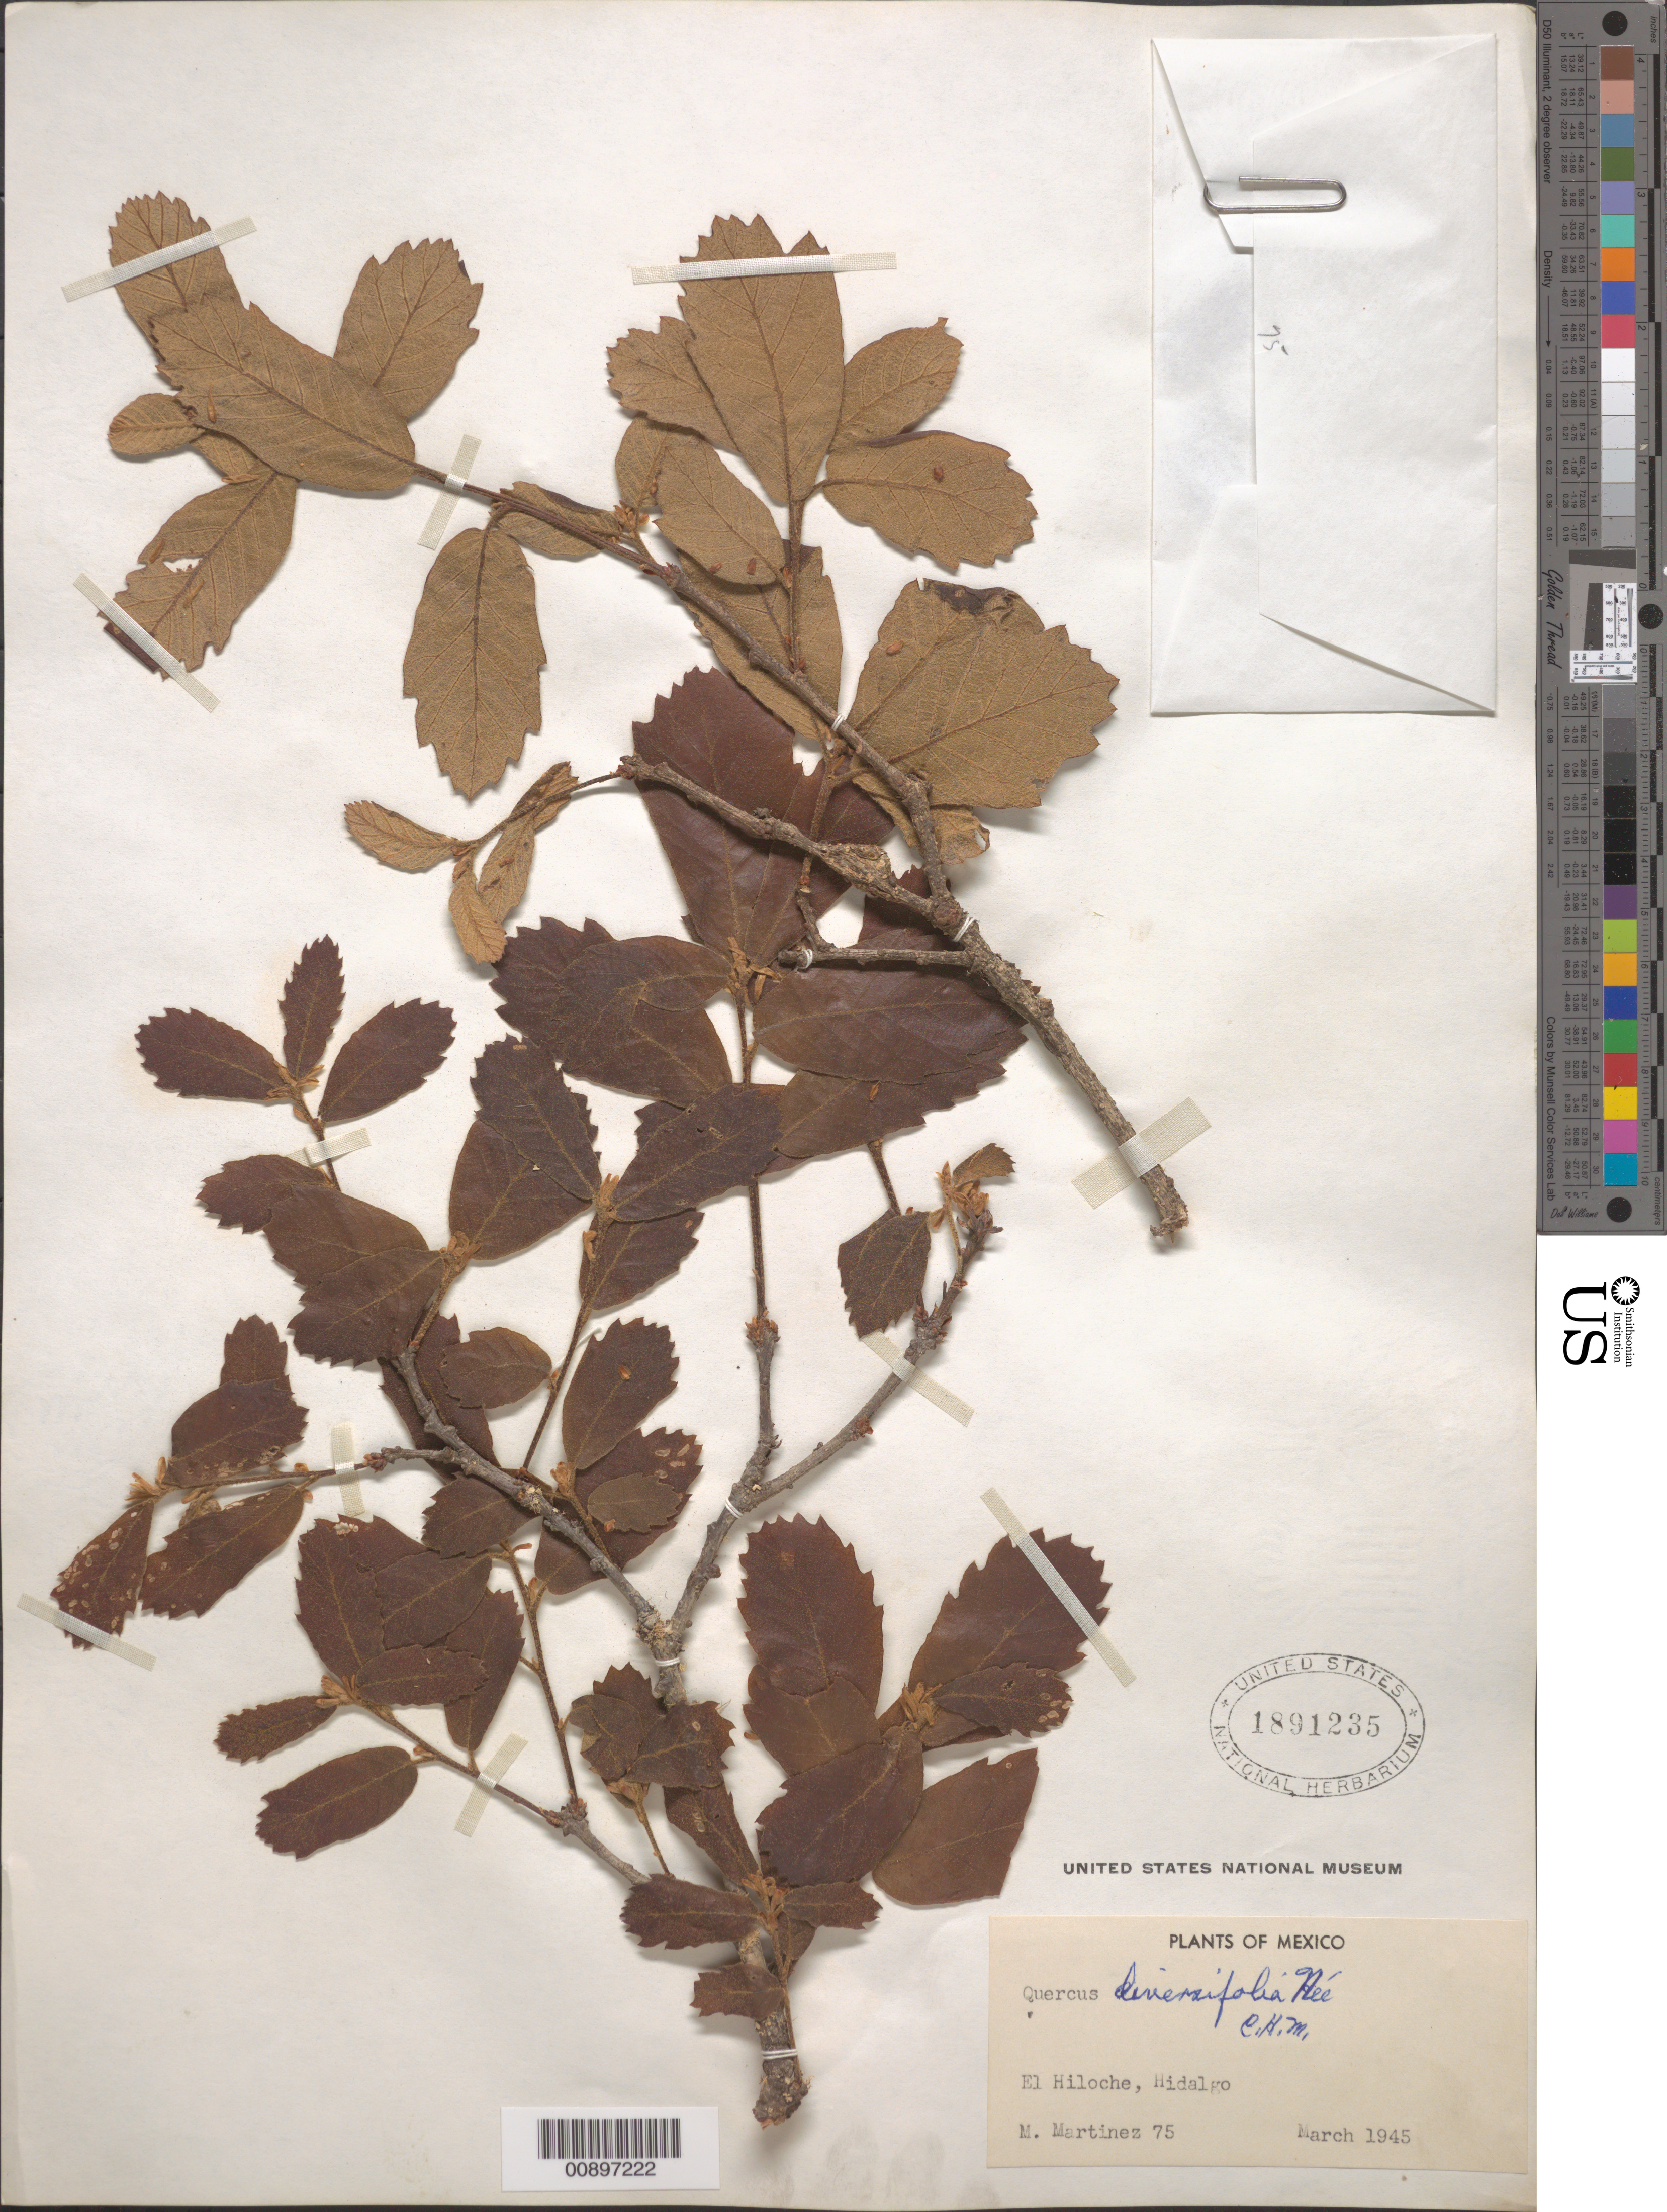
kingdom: Plantae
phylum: Tracheophyta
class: Magnoliopsida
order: Fagales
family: Fagaceae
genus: Quercus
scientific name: Quercus diversifolia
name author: Née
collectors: M. Martinez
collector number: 75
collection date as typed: Mar 1945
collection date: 1945-03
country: Mexico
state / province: Hidalgo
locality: El Hiloche, Hidalgo.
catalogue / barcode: US 1891235